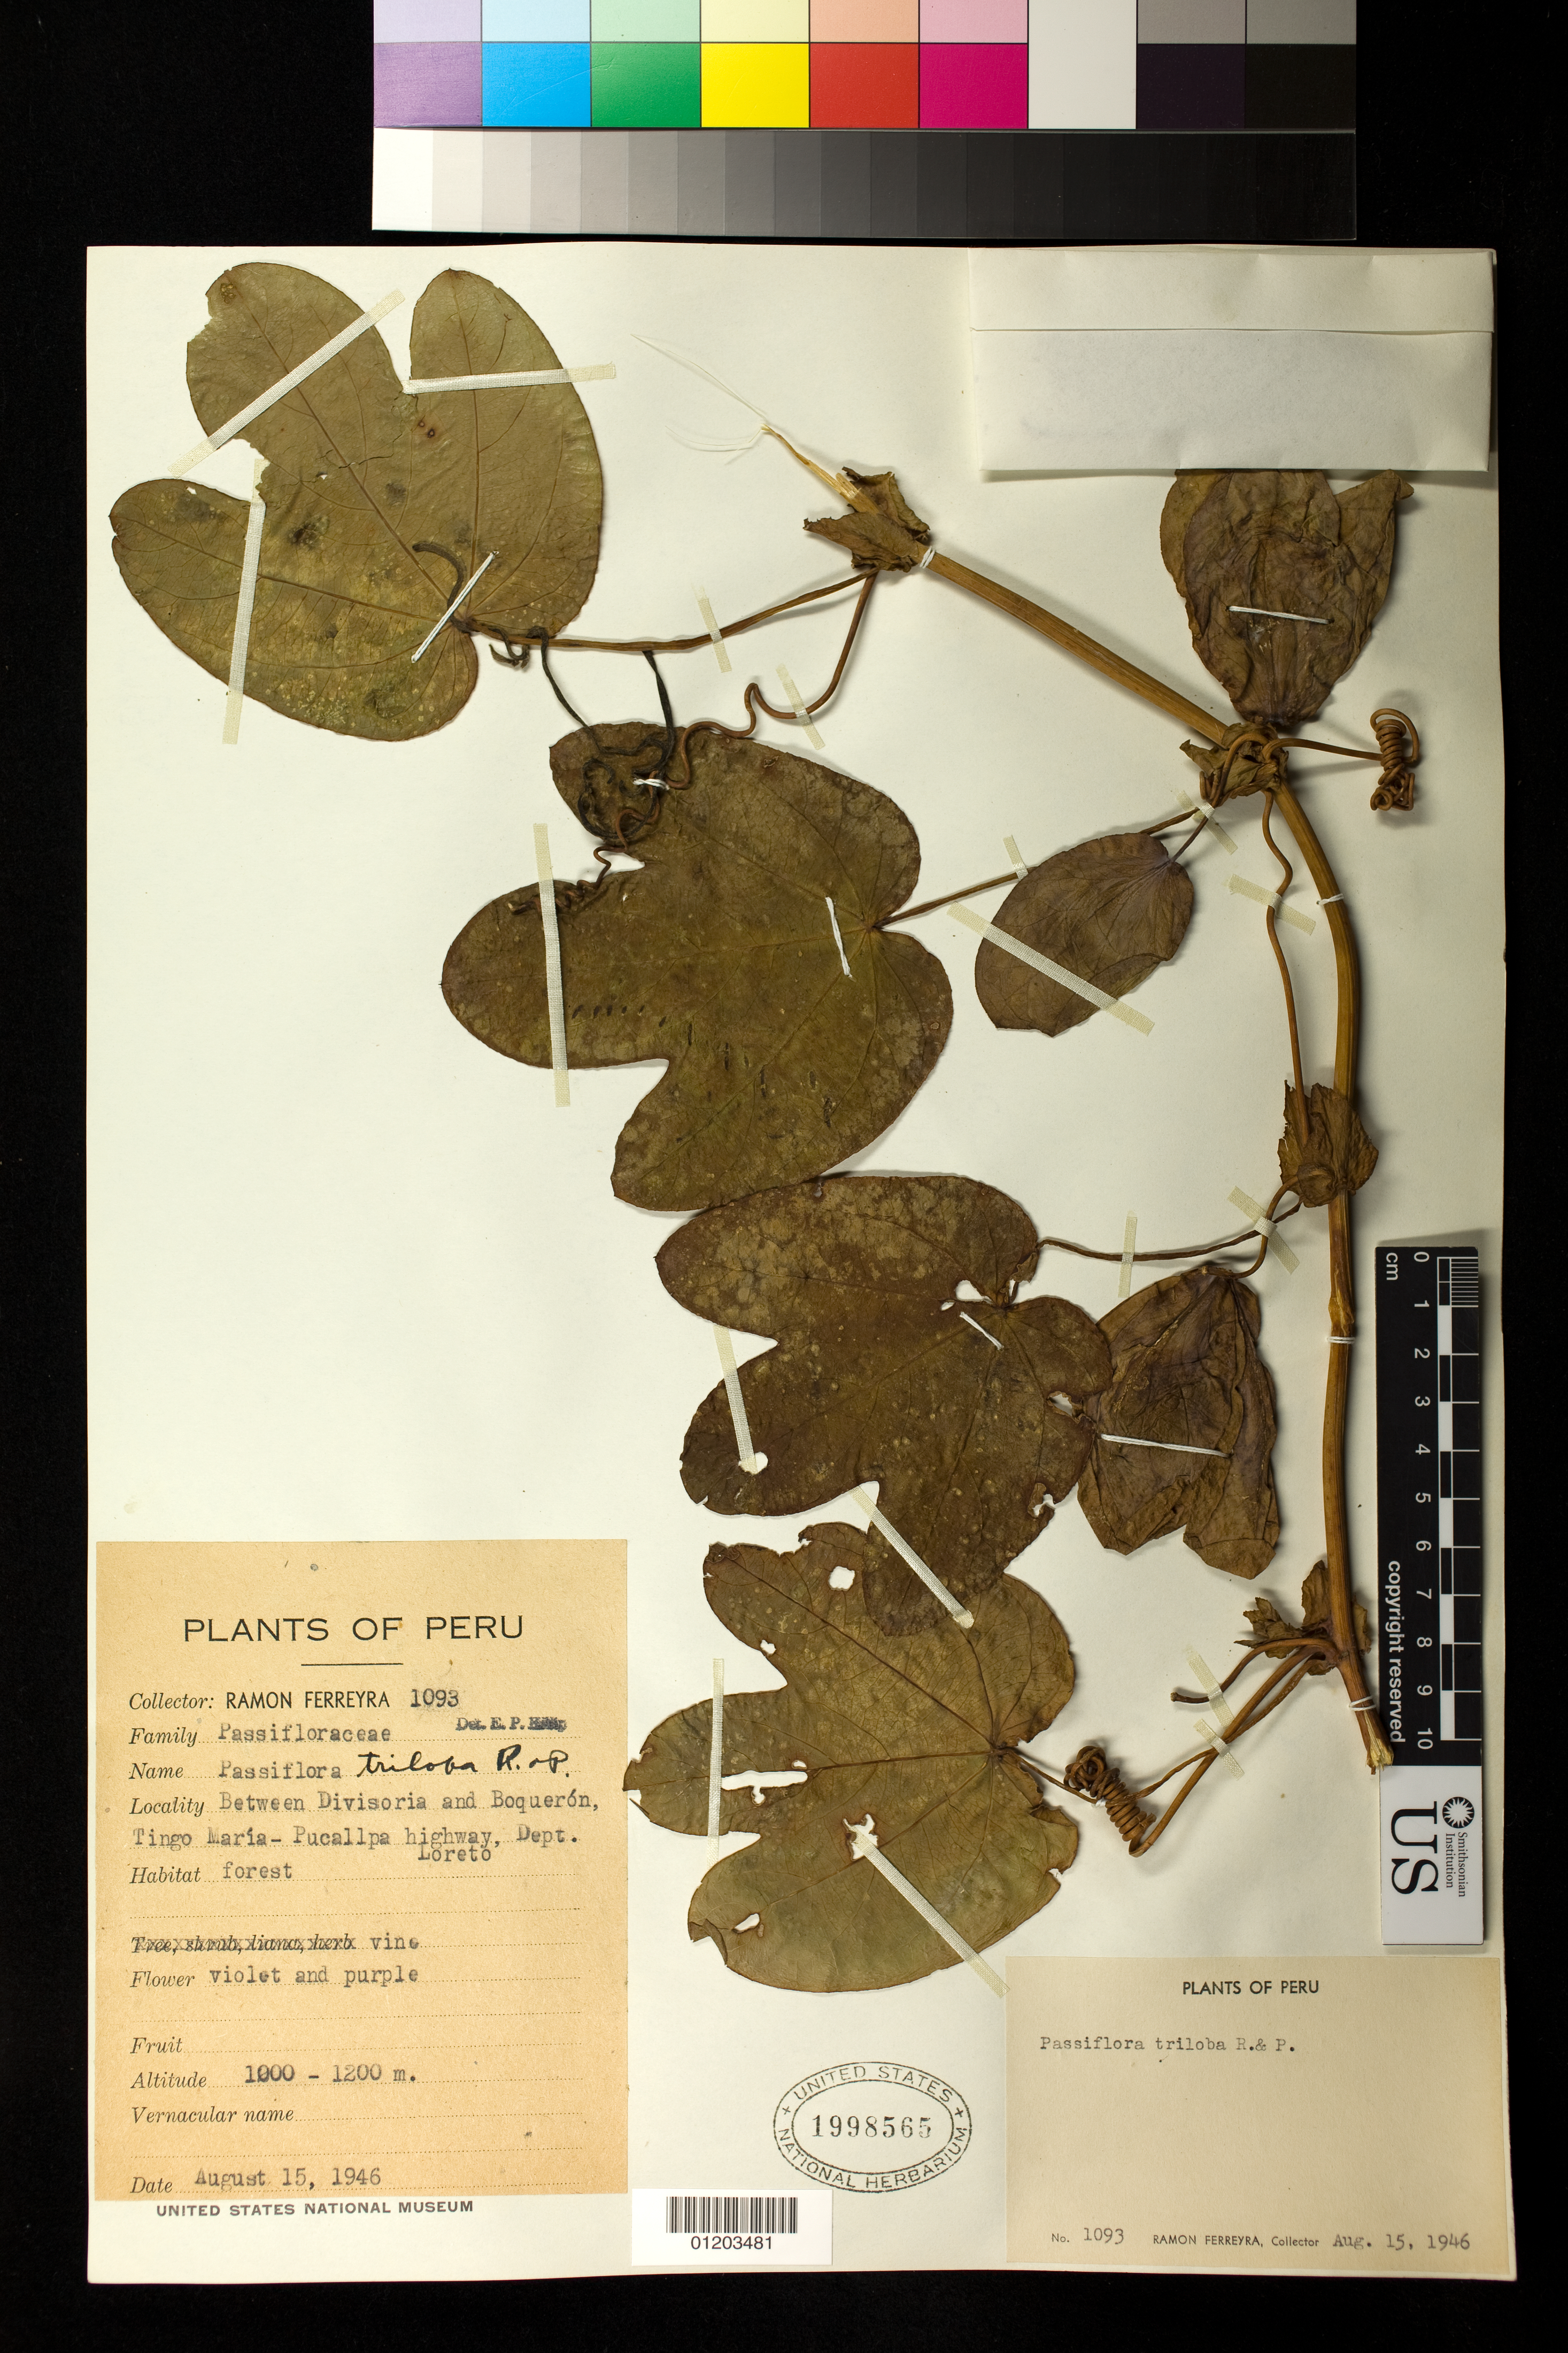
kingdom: Plantae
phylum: Tracheophyta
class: Magnoliopsida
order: Malpighiales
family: Passifloraceae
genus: Passiflora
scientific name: Passiflora triloba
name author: Ruiz & Pav. ex DC.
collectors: R. A. Ferreyra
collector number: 1093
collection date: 1946-08-15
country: Peru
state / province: Loreto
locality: Between Divisoria and Boqueron Tingo Maria - Pucallpa highway.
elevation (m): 1000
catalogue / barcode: US 1998565